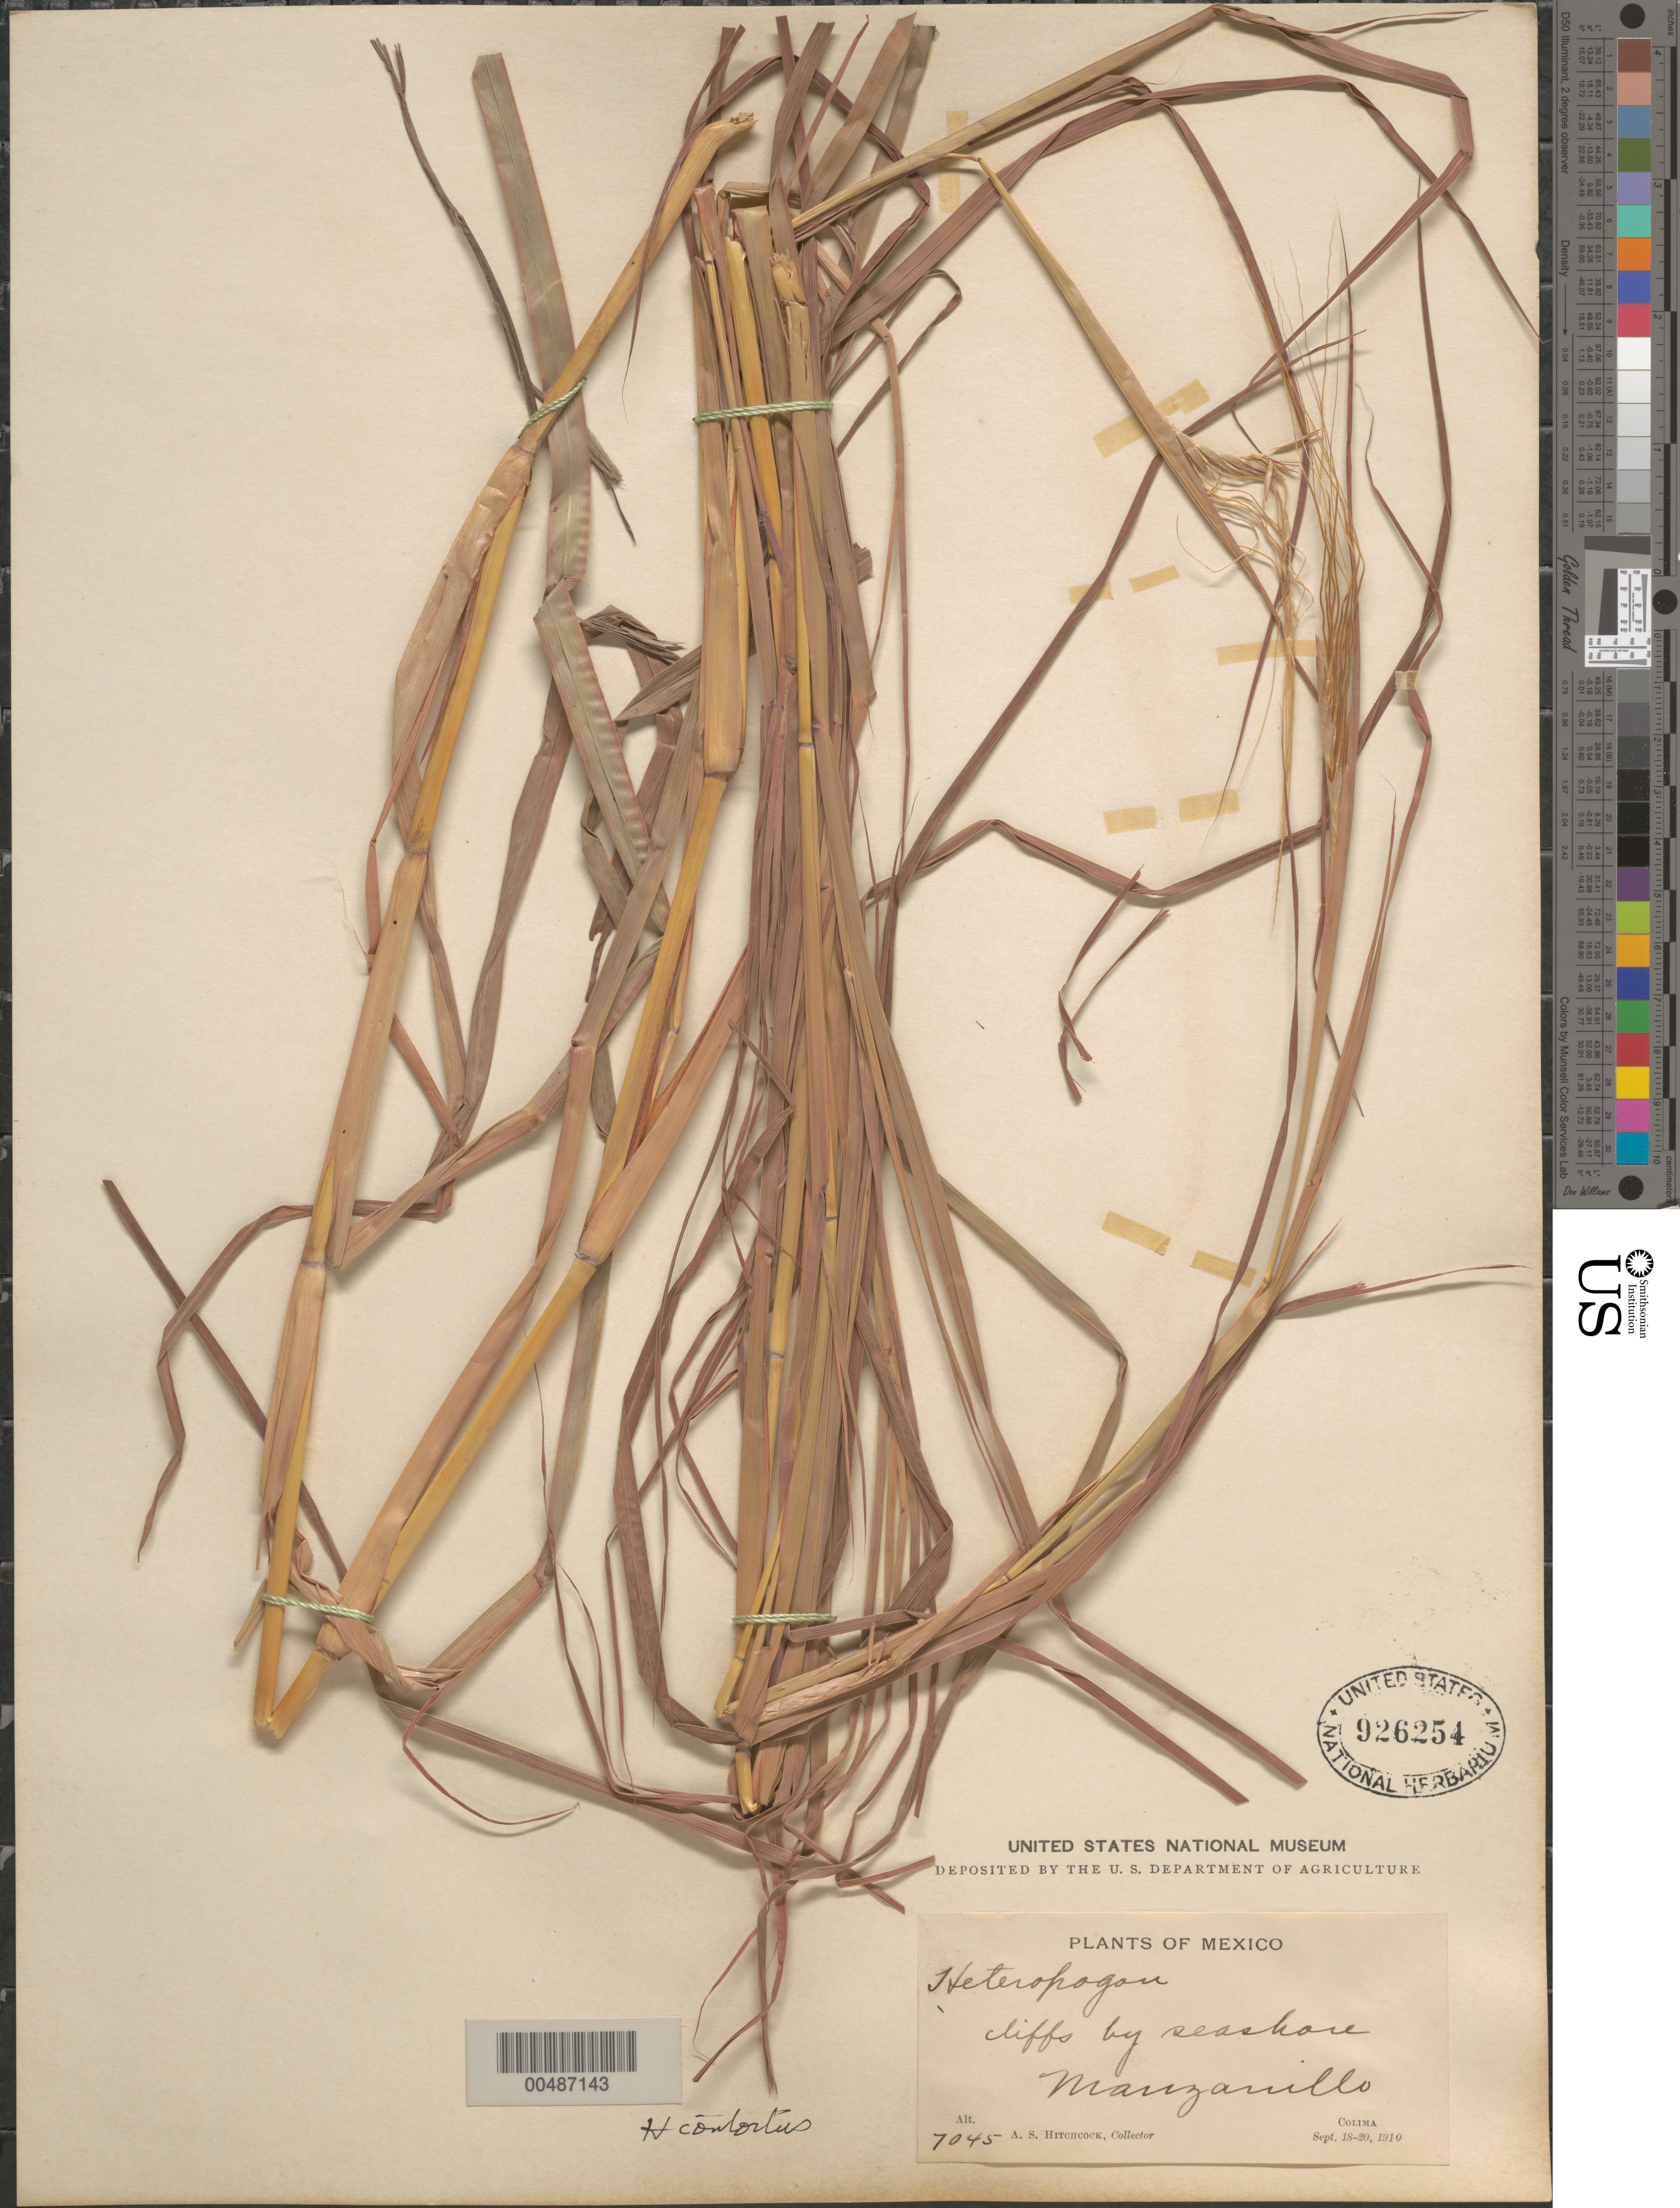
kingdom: Plantae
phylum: Tracheophyta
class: Liliopsida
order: Poales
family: Poaceae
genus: Heteropogon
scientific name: Heteropogon contortus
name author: (L.) P. Beauv. ex Roem. & Schult.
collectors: A. S. Hitchcock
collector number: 7045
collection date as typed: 18 Sep 1910 to 20 Sep 1910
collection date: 1910-09-18/1910-09-20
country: Mexico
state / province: Colima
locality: Manzanillo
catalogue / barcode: US 926254